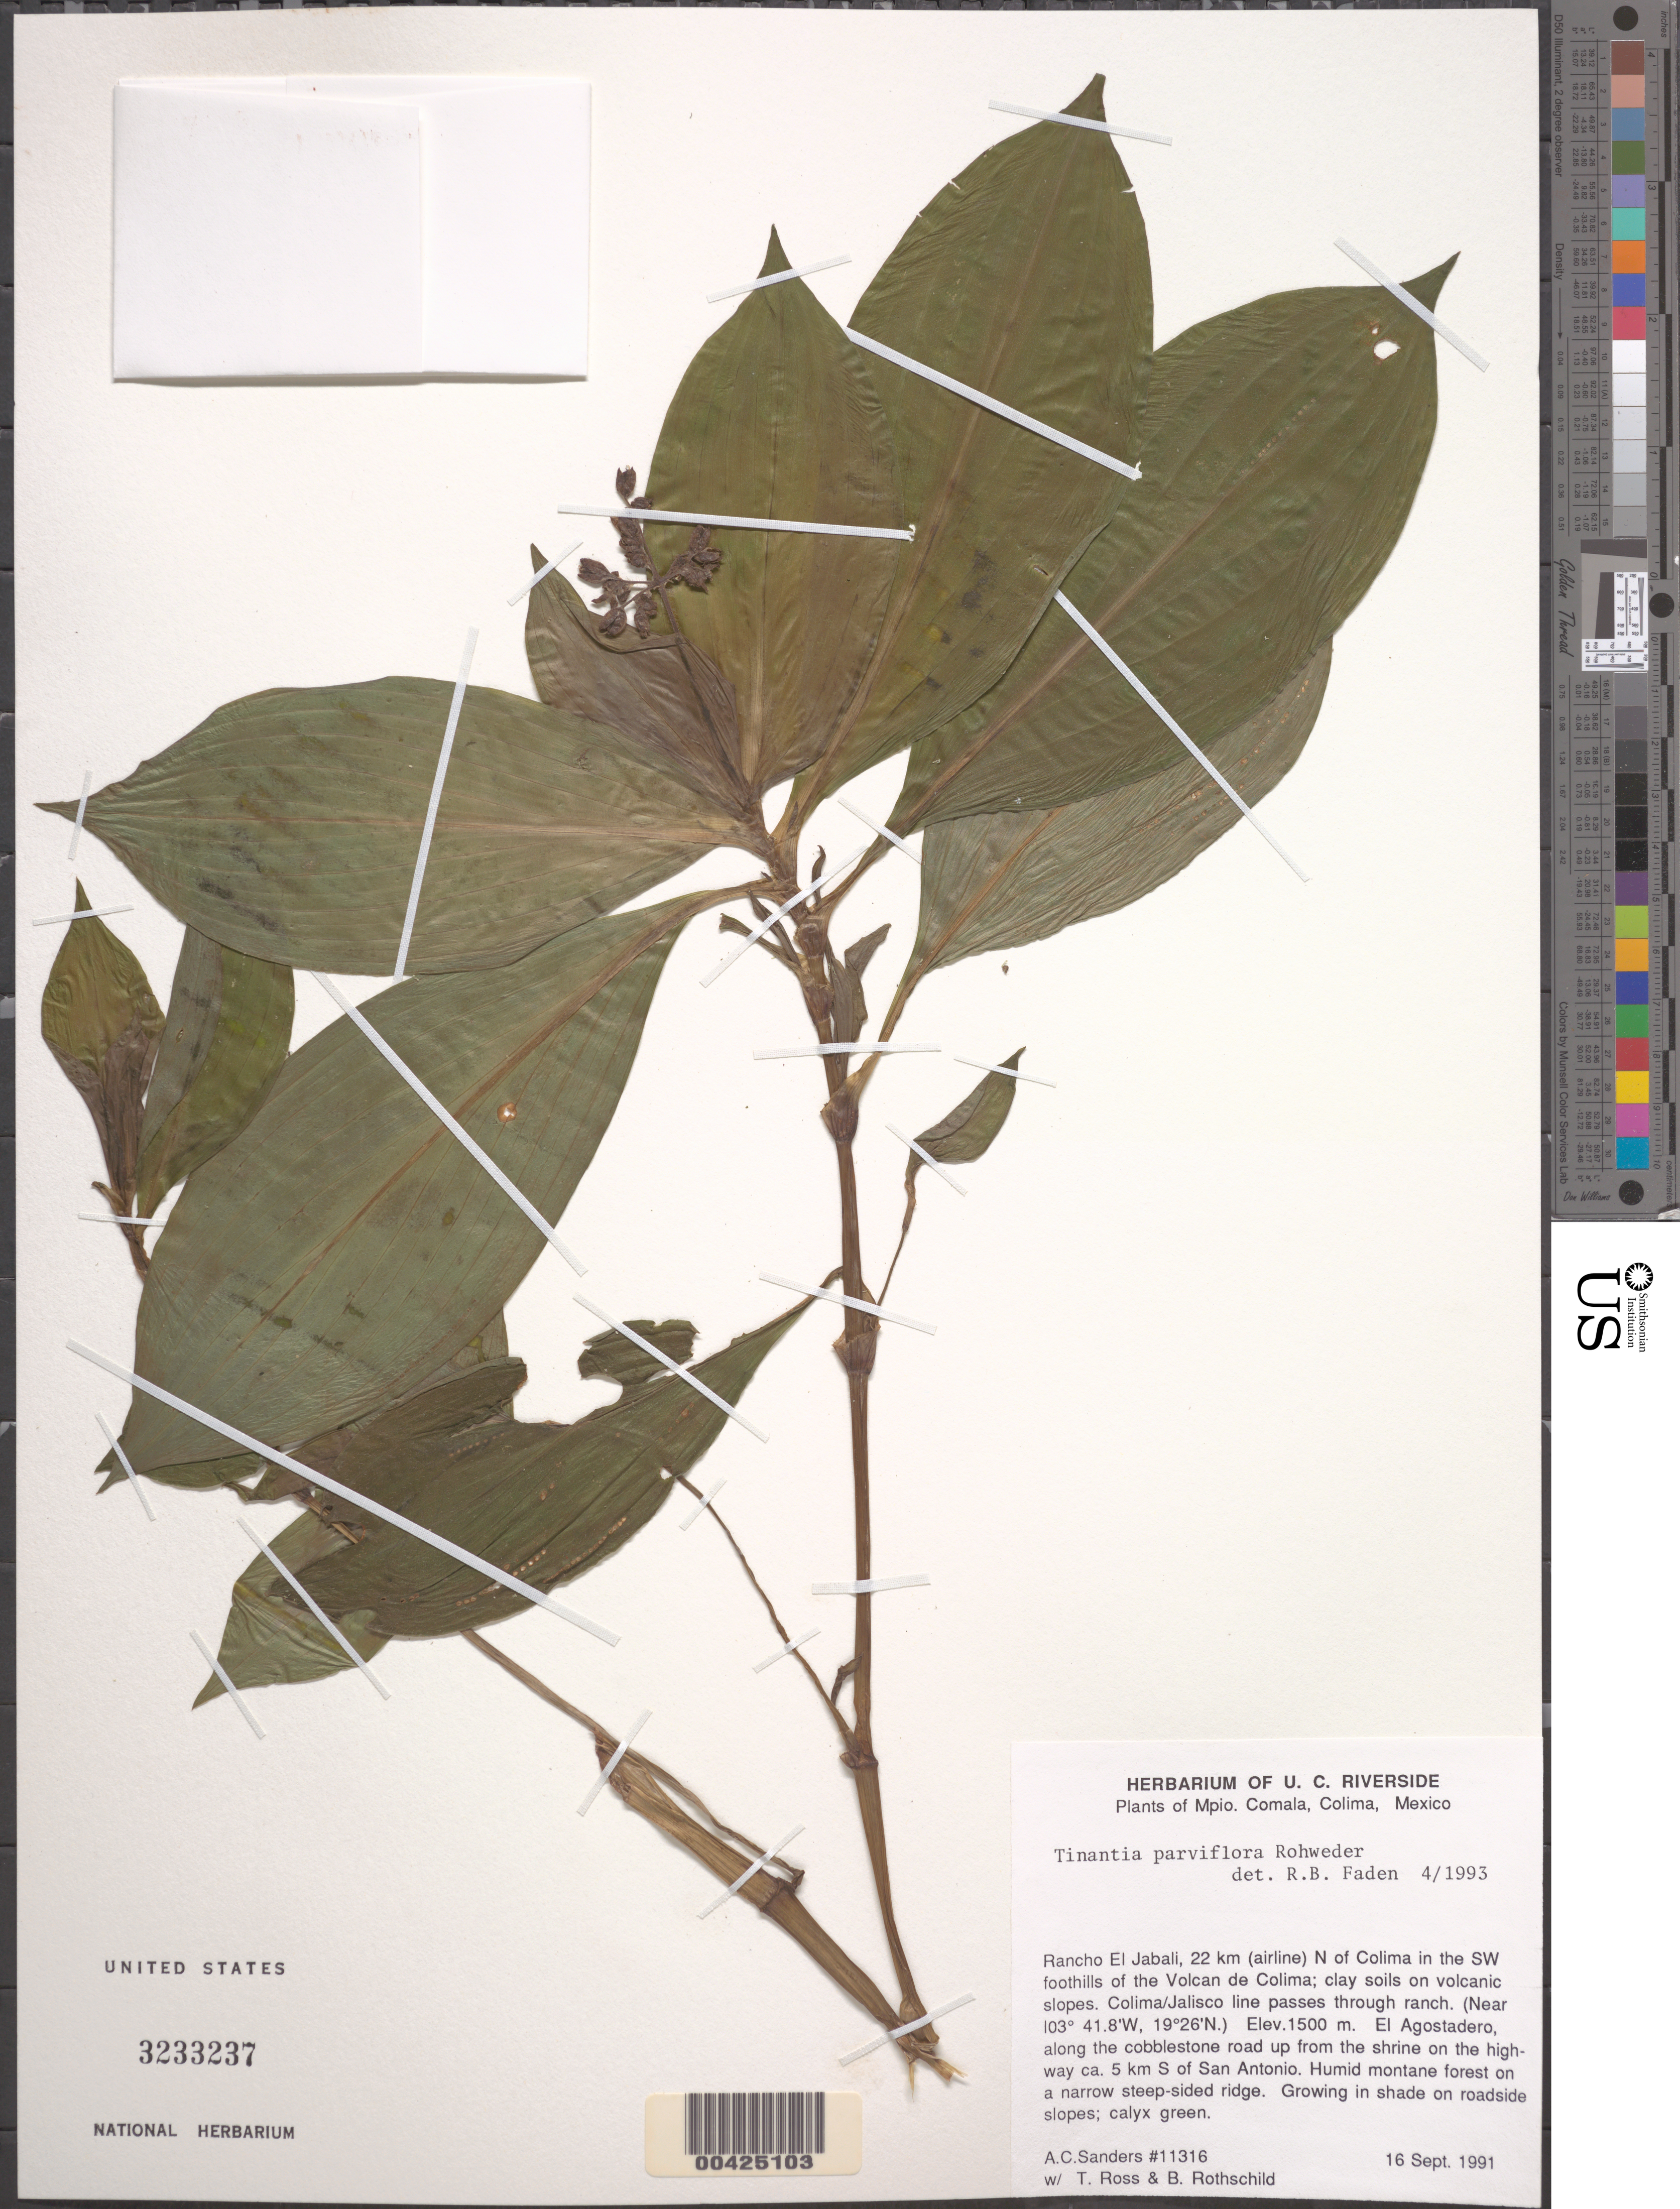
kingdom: Plantae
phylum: Tracheophyta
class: Liliopsida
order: Commelinales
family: Commelinaceae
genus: Tinantia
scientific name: Tinantia parviflora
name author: Rohweder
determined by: Faden, Robert B., (US), Smithsonian Institution - National Museum of Natural History (UNITED STATES)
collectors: A. Sanders, B. Rothschild & T. Ross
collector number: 11316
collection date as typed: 16 Sep 1991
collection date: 1991-09-16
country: Mexico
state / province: Colima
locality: Comala, Rancho El Jabali, N of Colima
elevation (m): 1500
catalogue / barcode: US 3233237